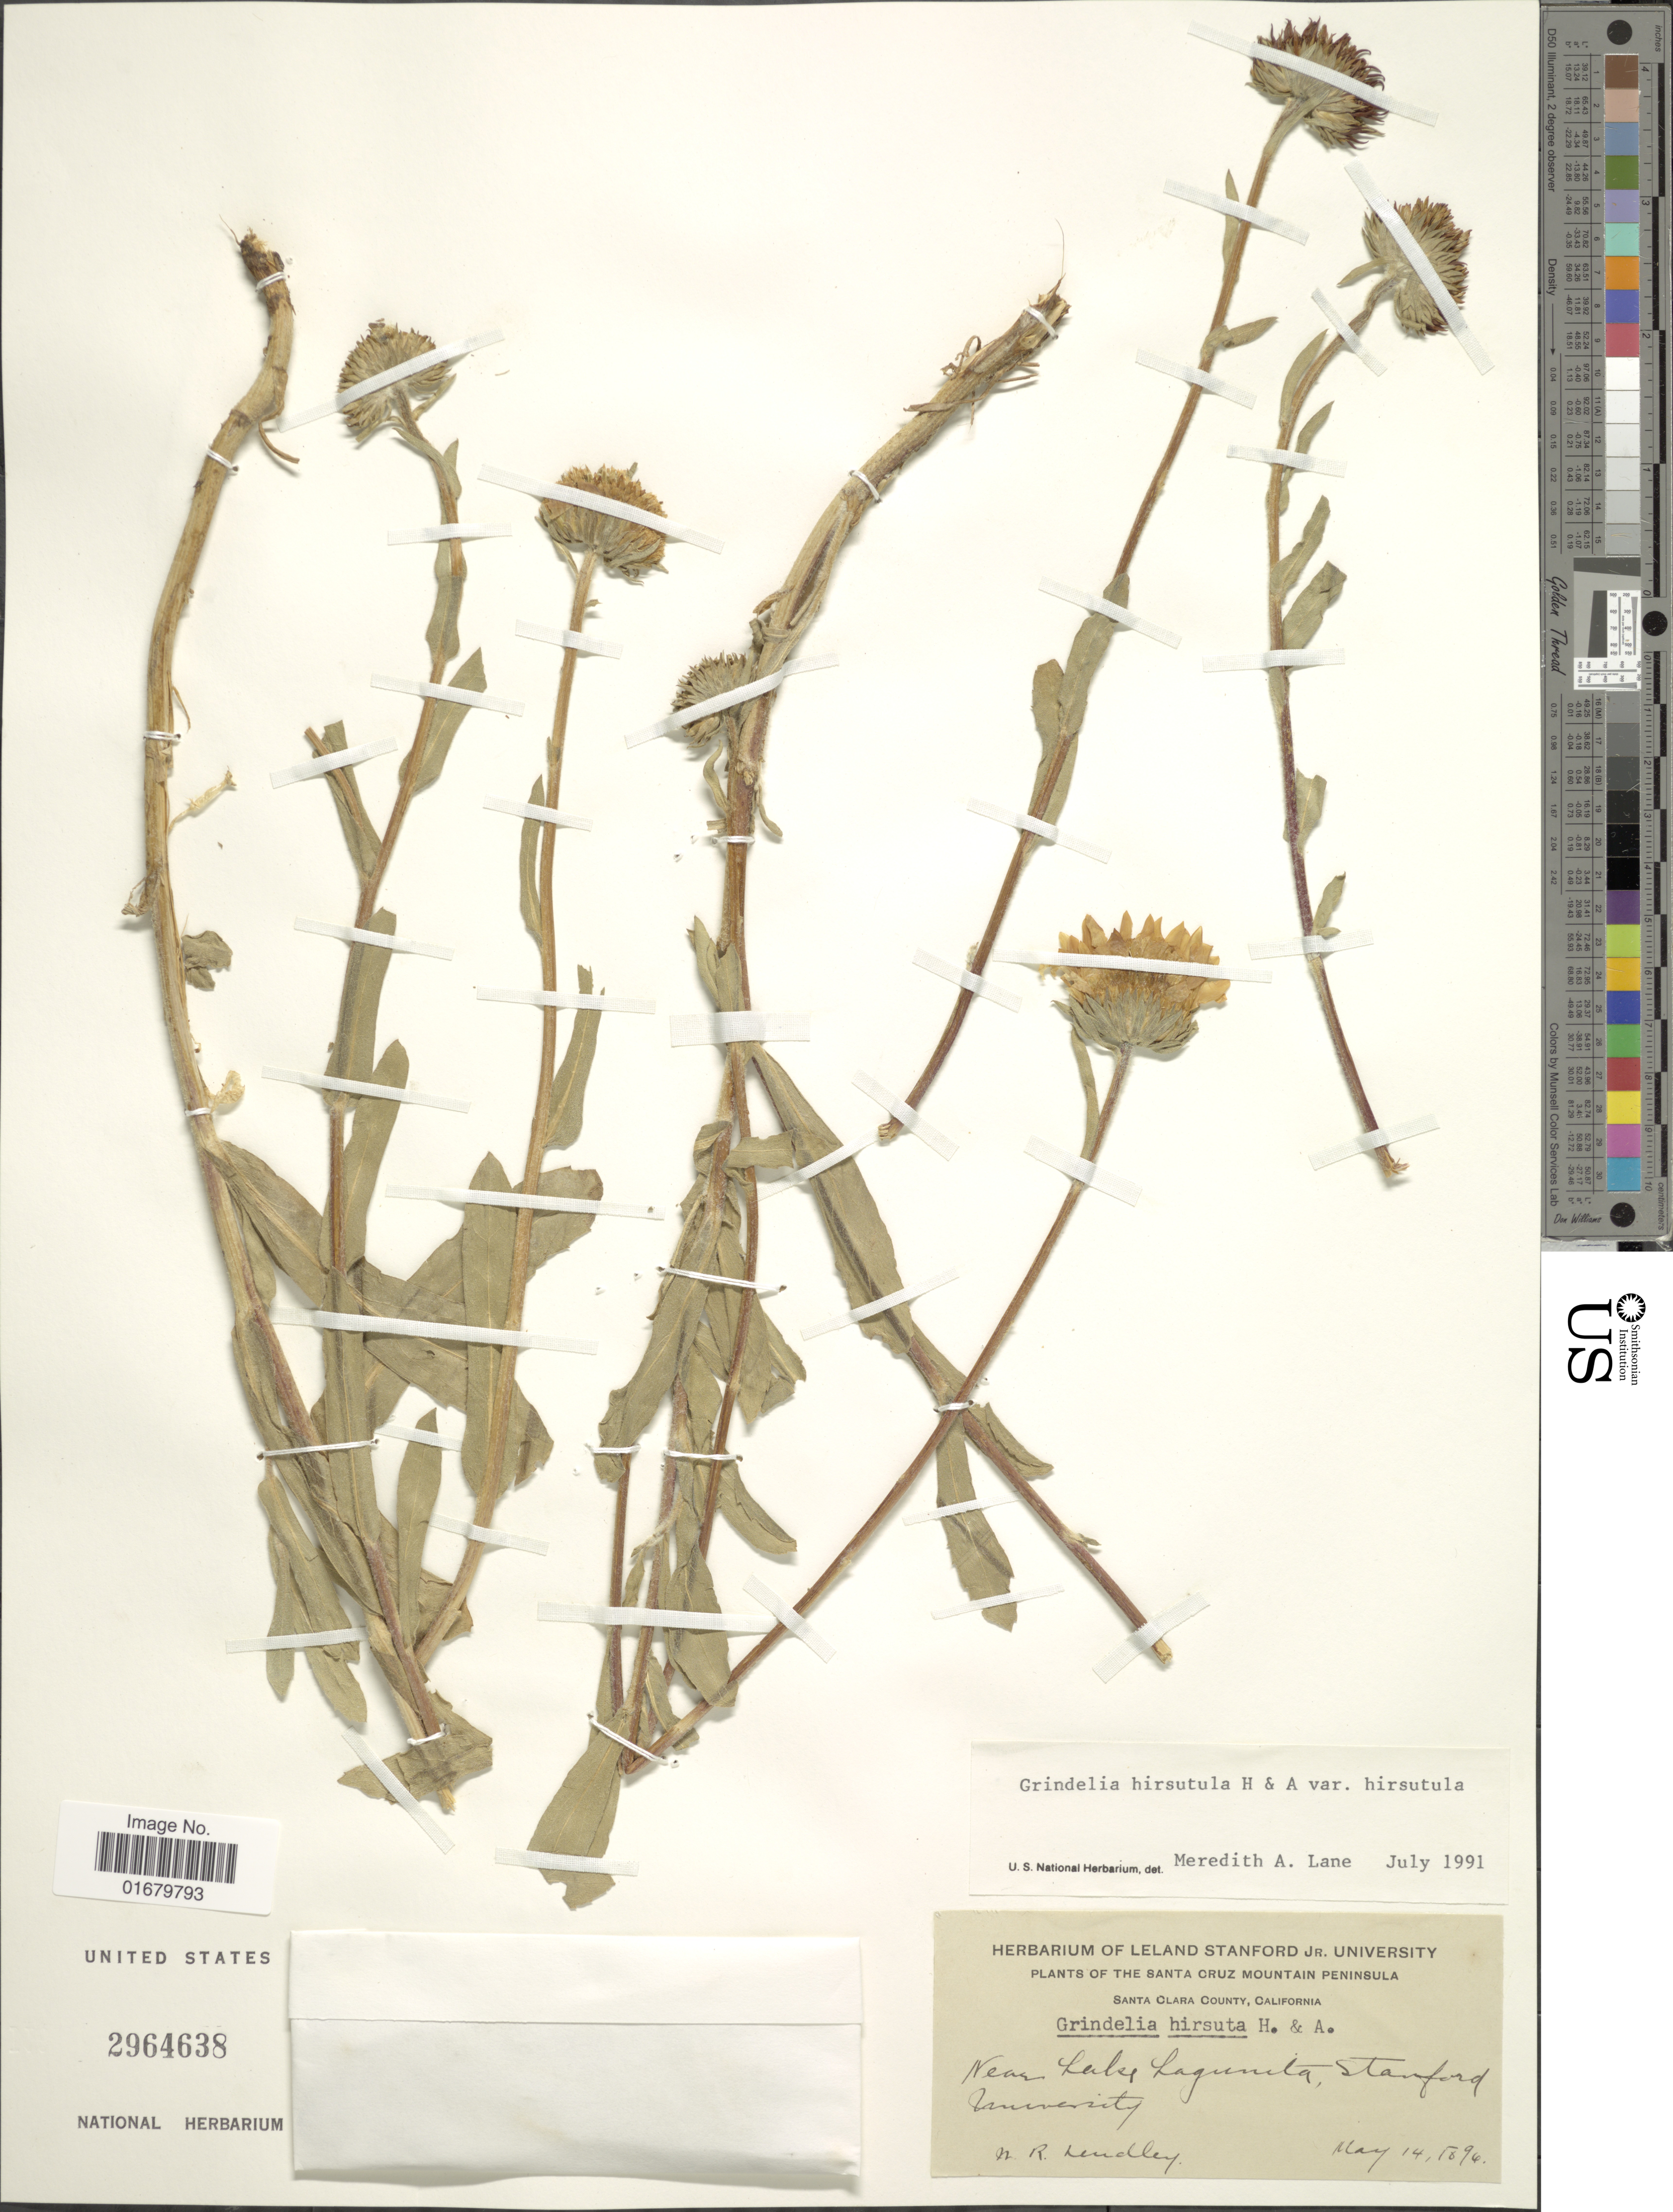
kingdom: Plantae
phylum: Tracheophyta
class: Magnoliopsida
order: Asterales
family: Asteraceae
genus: Grindelia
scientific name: Grindelia hirsutula var. hirsutula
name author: Hook. & Arn.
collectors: N. Lendley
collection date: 1894-05-14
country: United States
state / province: California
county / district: Santa Clara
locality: The Santa Cruz Mountain Peninsula, Santa Clara County, near Lake Lagunita Stanford University.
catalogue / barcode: US 2964638